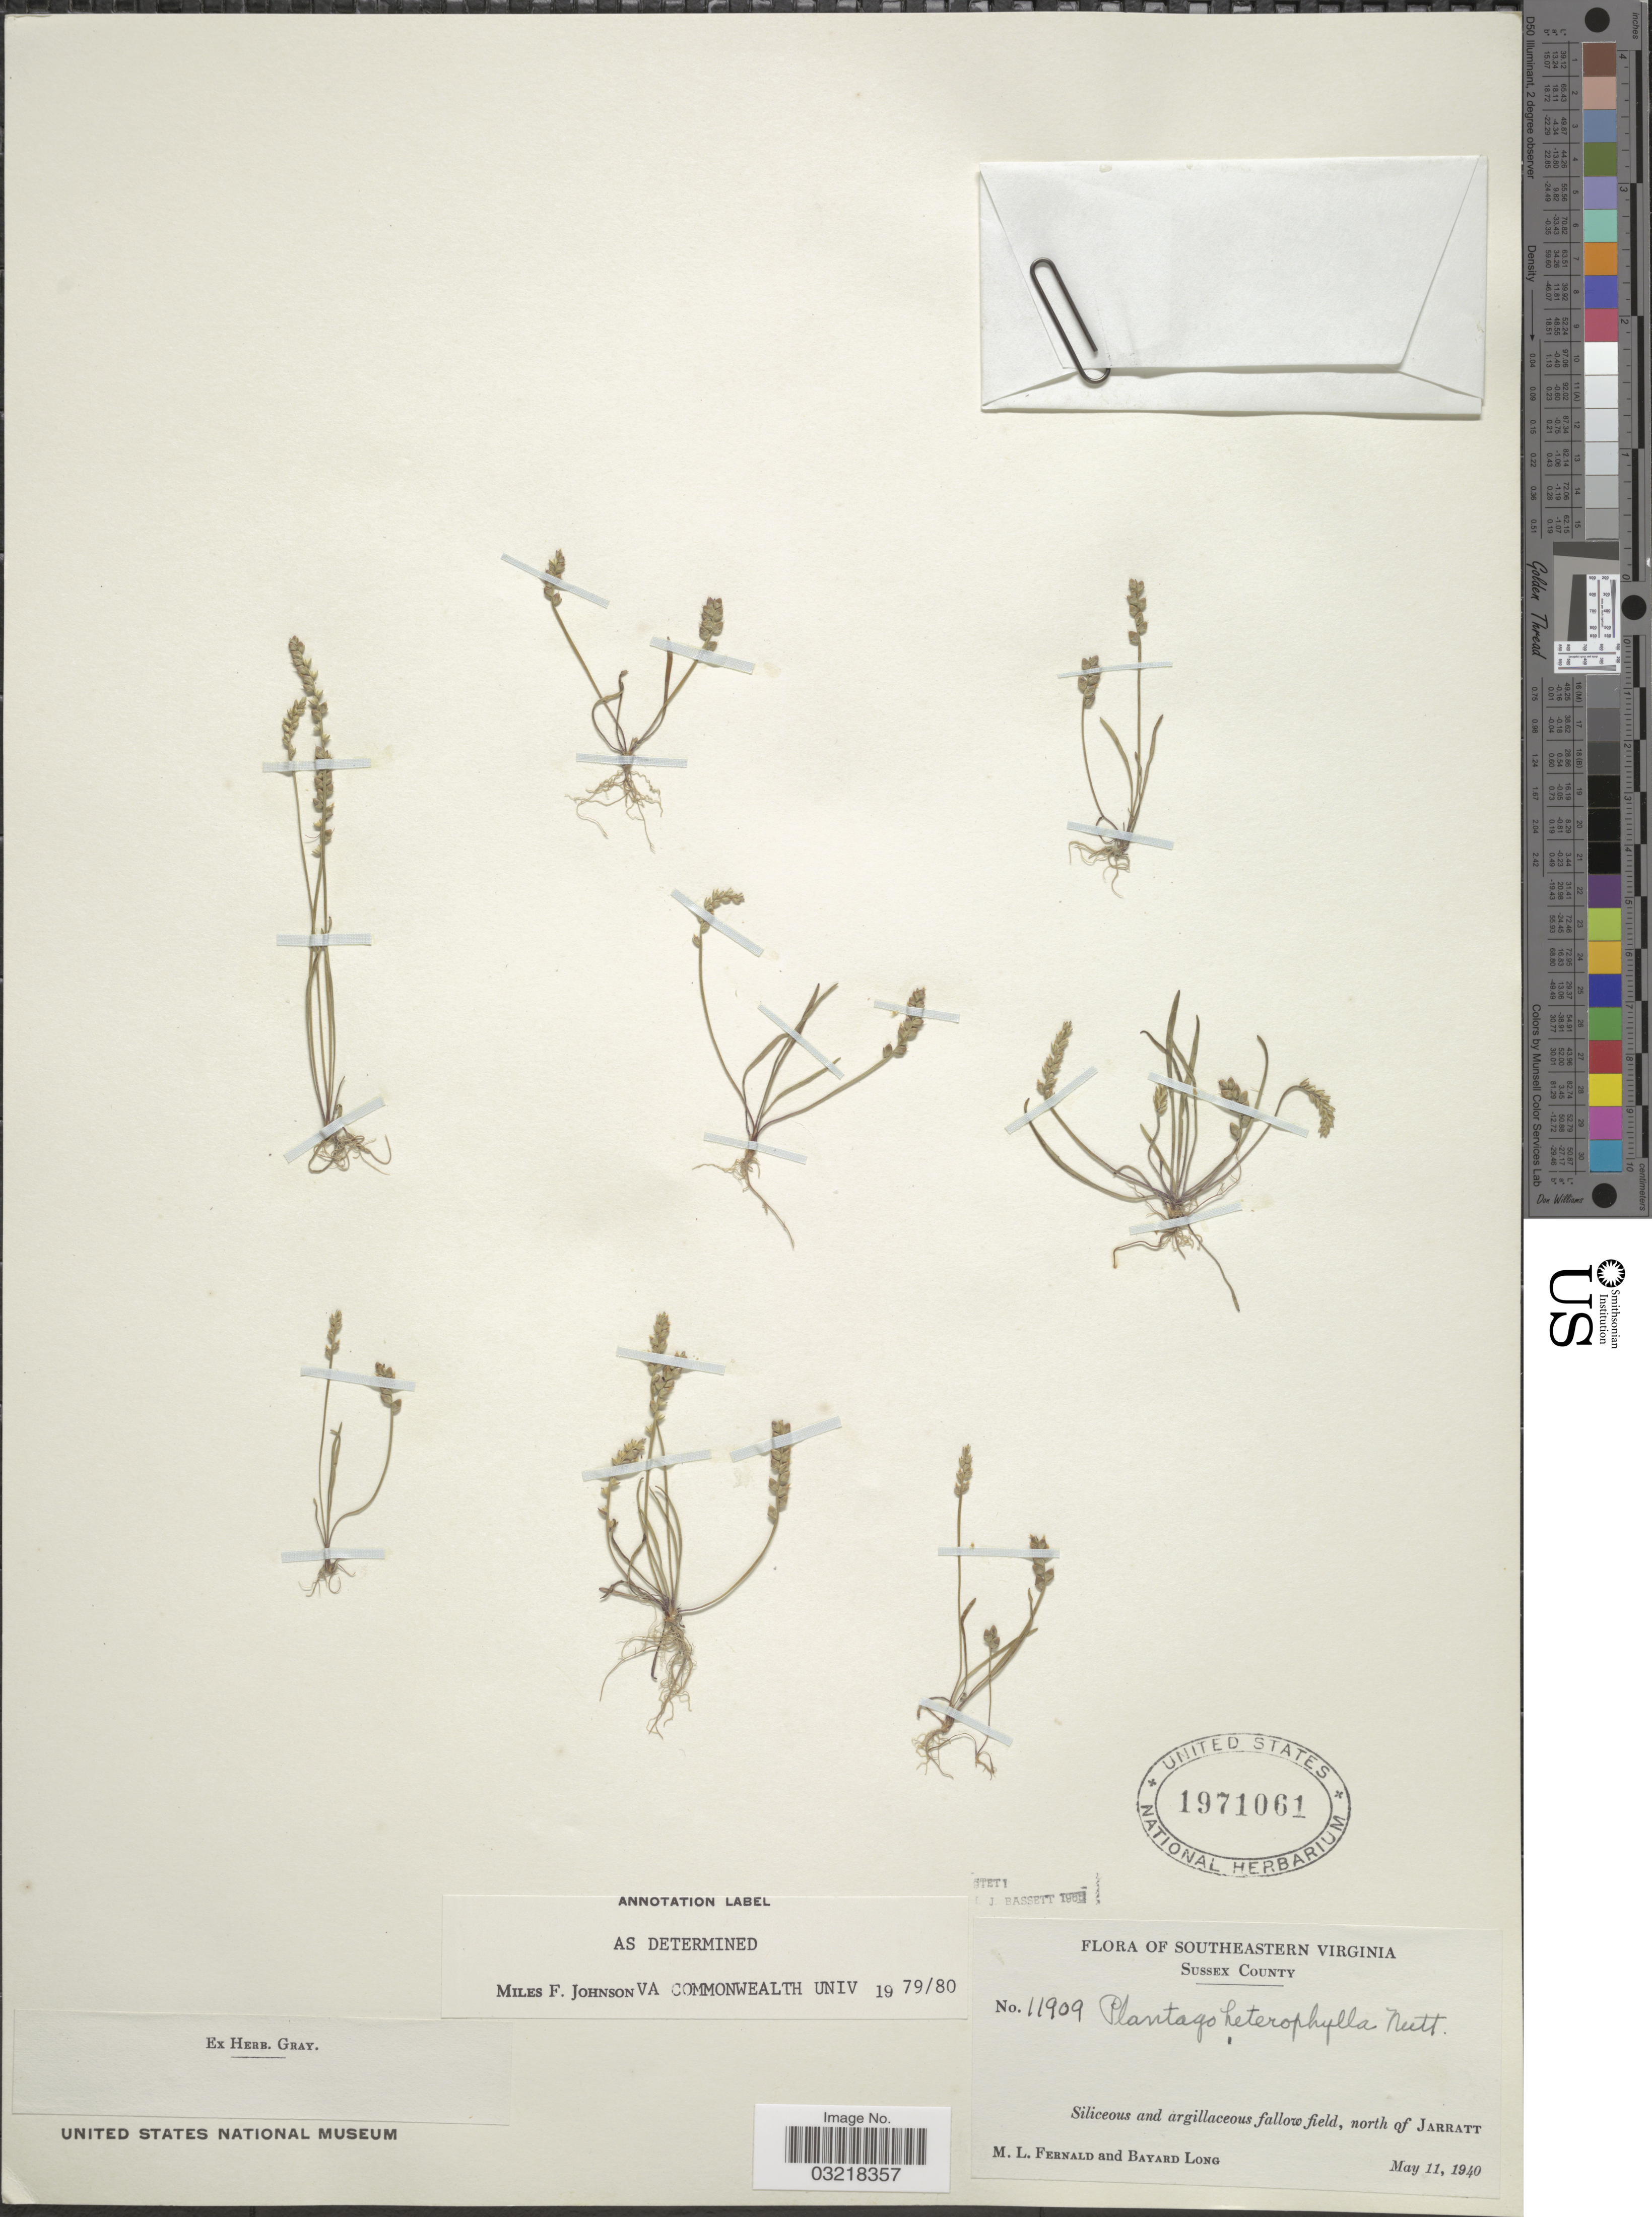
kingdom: Plantae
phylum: Tracheophyta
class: Magnoliopsida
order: Lamiales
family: Plantaginaceae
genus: Plantago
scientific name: Plantago heterophylla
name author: Nutt.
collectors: M. L. Fernald & B. Long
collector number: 11909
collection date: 1940-05-11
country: United States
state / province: Virginia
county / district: Sussex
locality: Southeastern Virginia. Sussex County. Siliceous and argillaceous fallow field, north of Jarratt.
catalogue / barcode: US 1971061